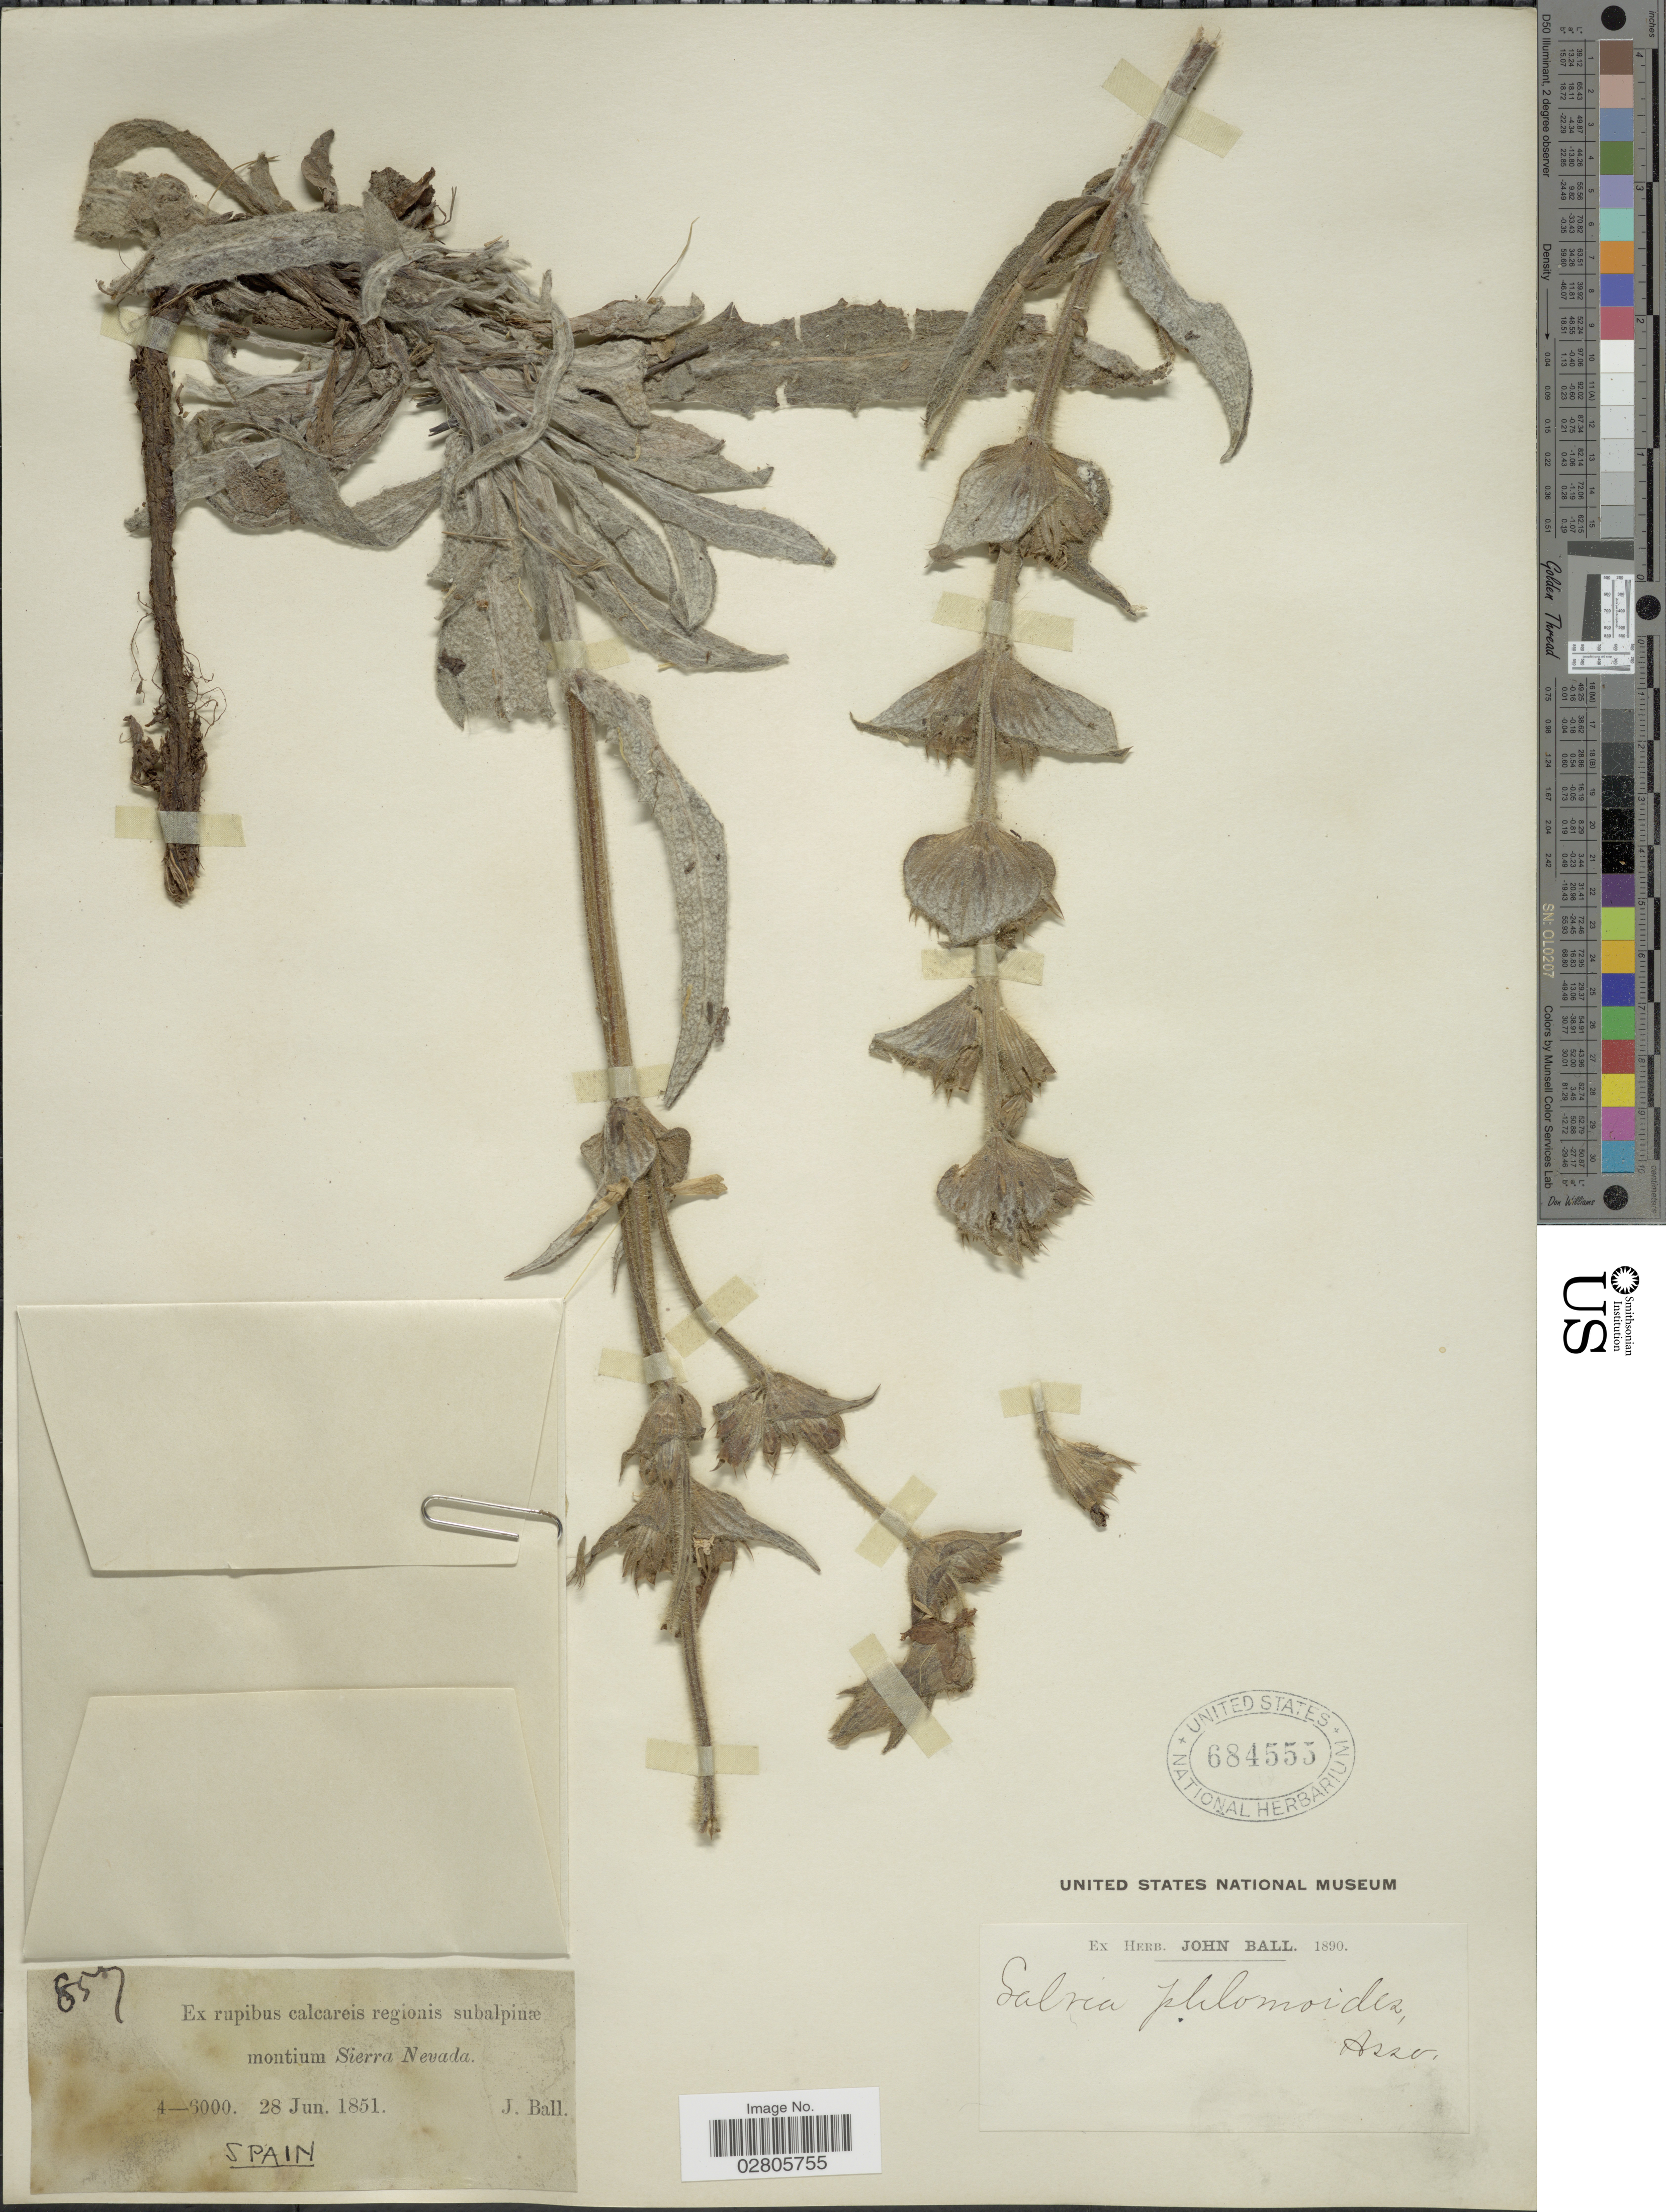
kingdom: Plantae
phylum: Tracheophyta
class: Magnoliopsida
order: Lamiales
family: Lamiaceae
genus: Salvia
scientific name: Salvia phlomoides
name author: Asso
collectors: J. Ball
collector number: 857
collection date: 1851-06-28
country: Spain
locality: Rupibus calcareis regionis subalpinæ montium Sierra Nevada.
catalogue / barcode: US 684555